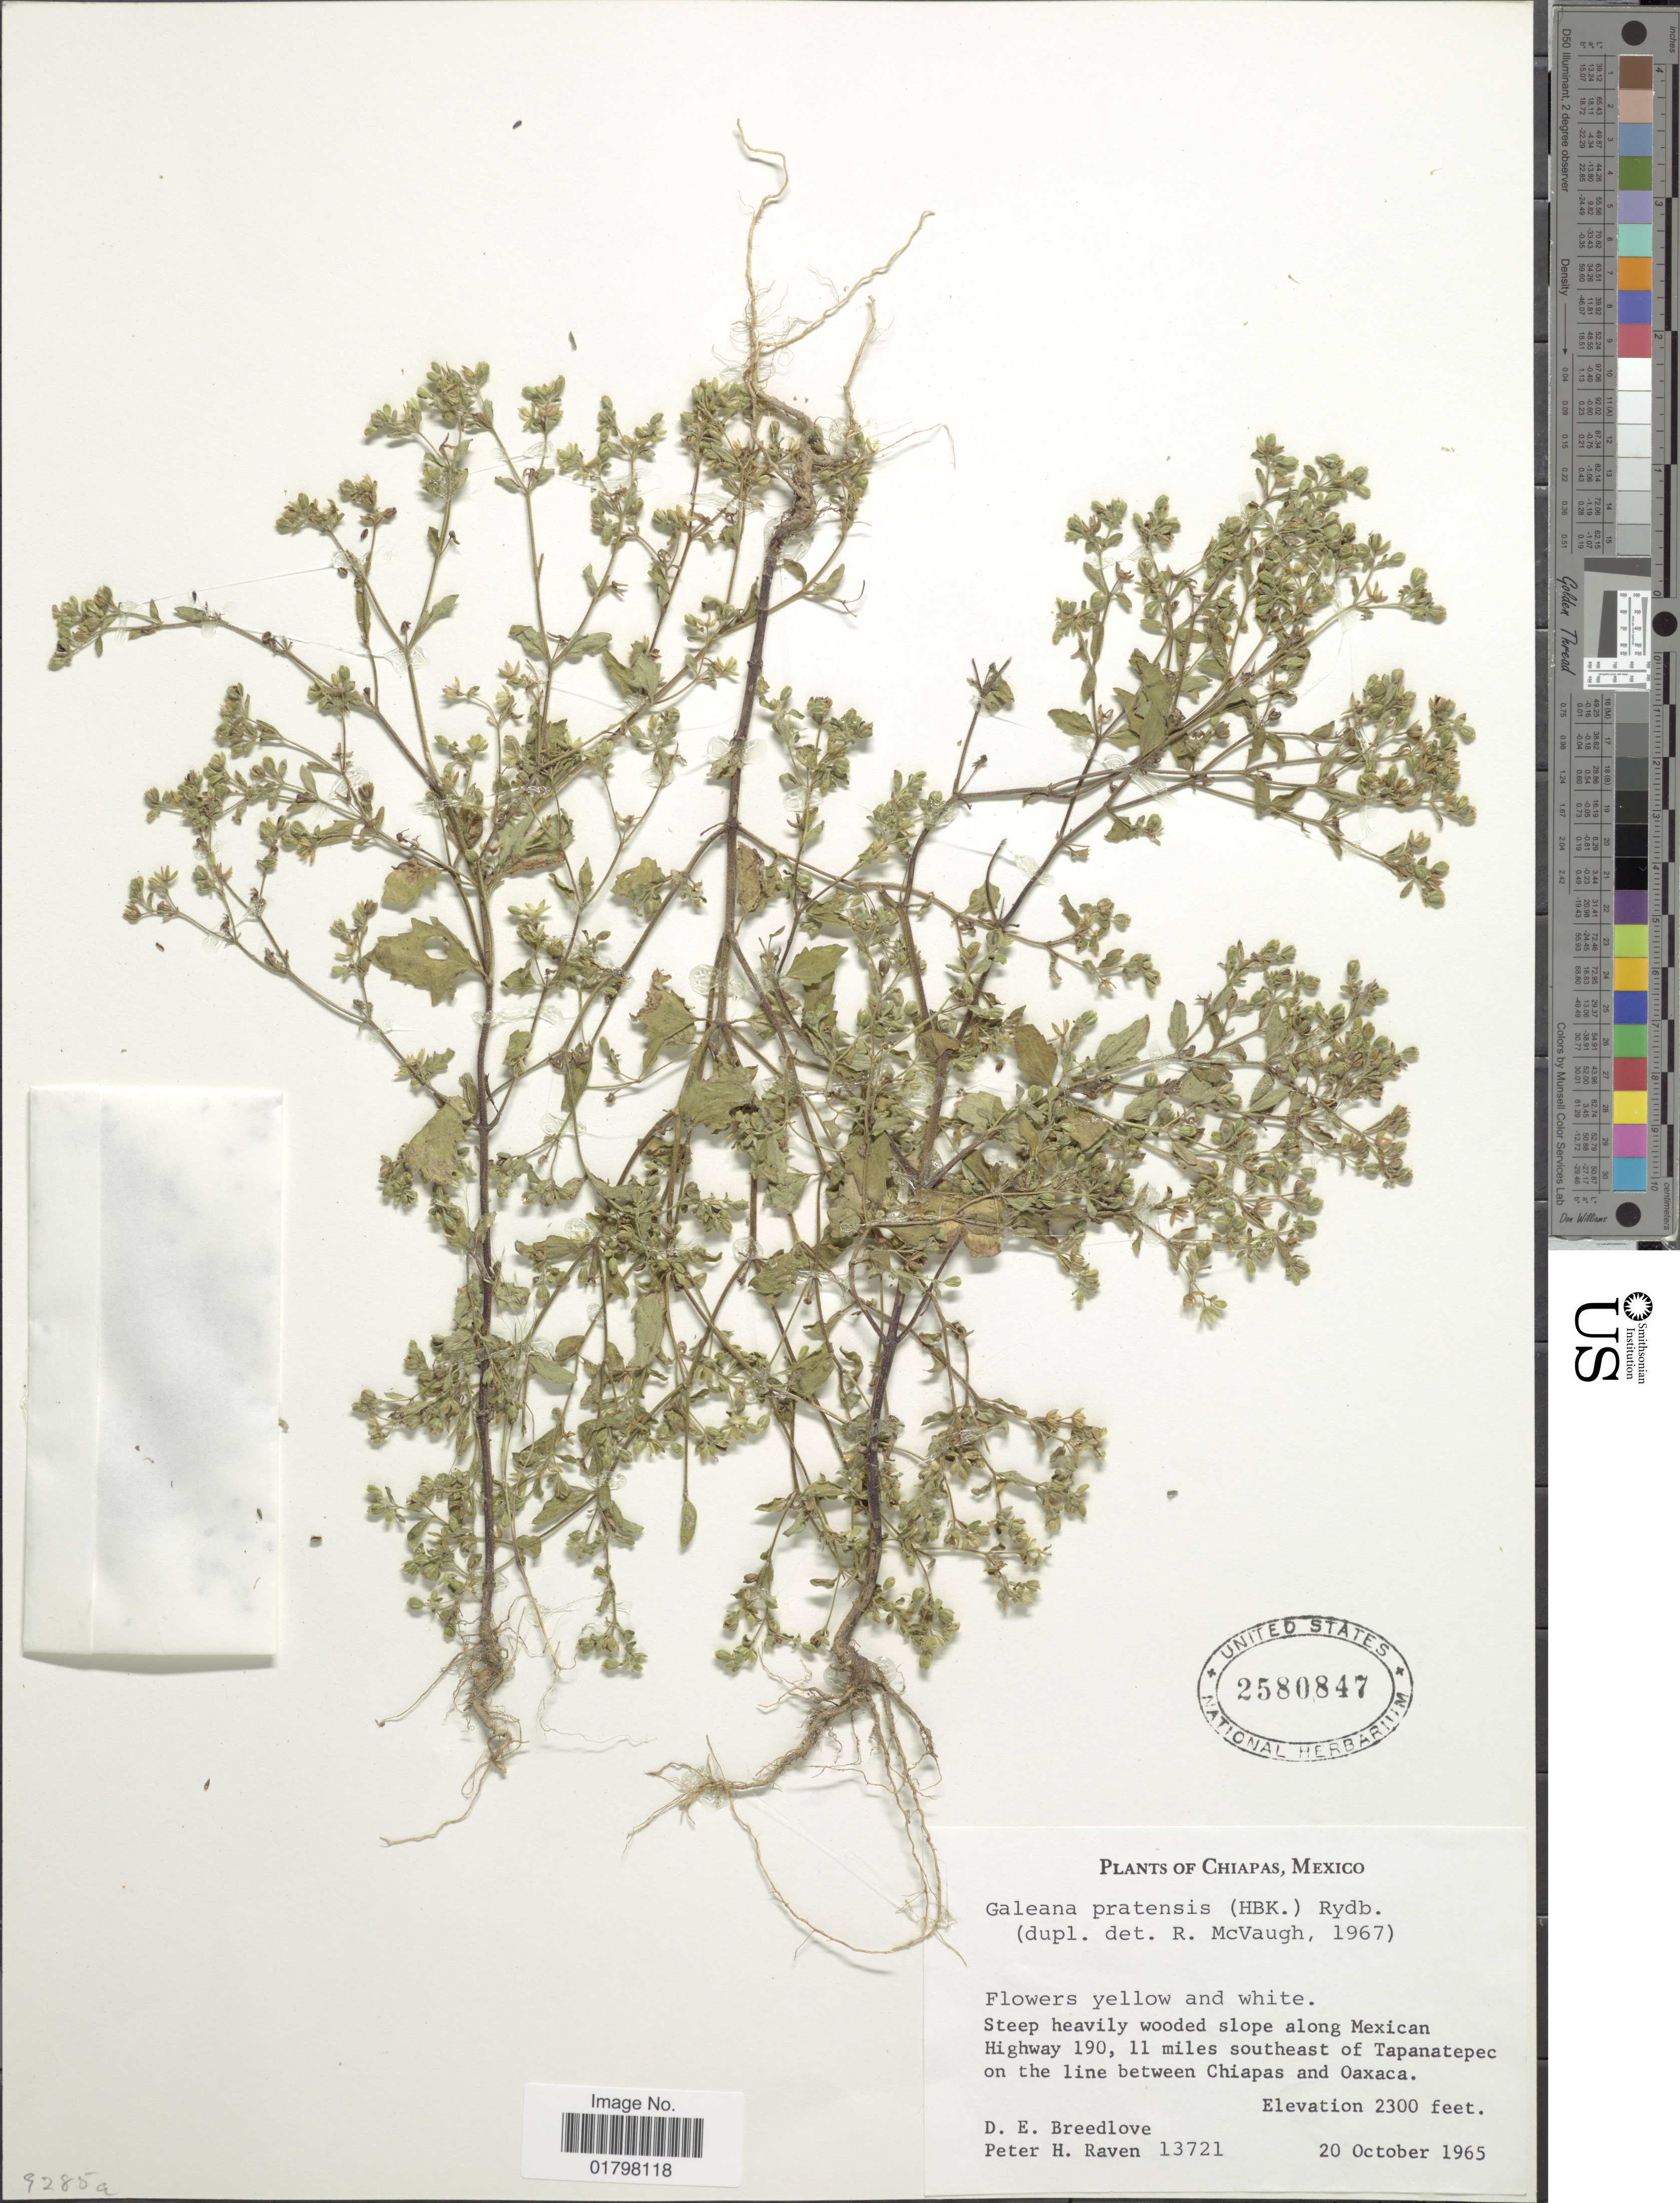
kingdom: Plantae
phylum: Tracheophyta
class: Magnoliopsida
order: Asterales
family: Asteraceae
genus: Galeana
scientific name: Galeana pratensis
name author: (Kunth) Rydb.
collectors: D. E. Breedlove & P. Raven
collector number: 13721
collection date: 1965-10-20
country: Mexico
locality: Steep heavily wooded slope along Mexican Highway 190, 11 miles southeast of Tapanatepec on the line between Chiapas and Oaxaca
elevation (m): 701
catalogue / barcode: US 2580847